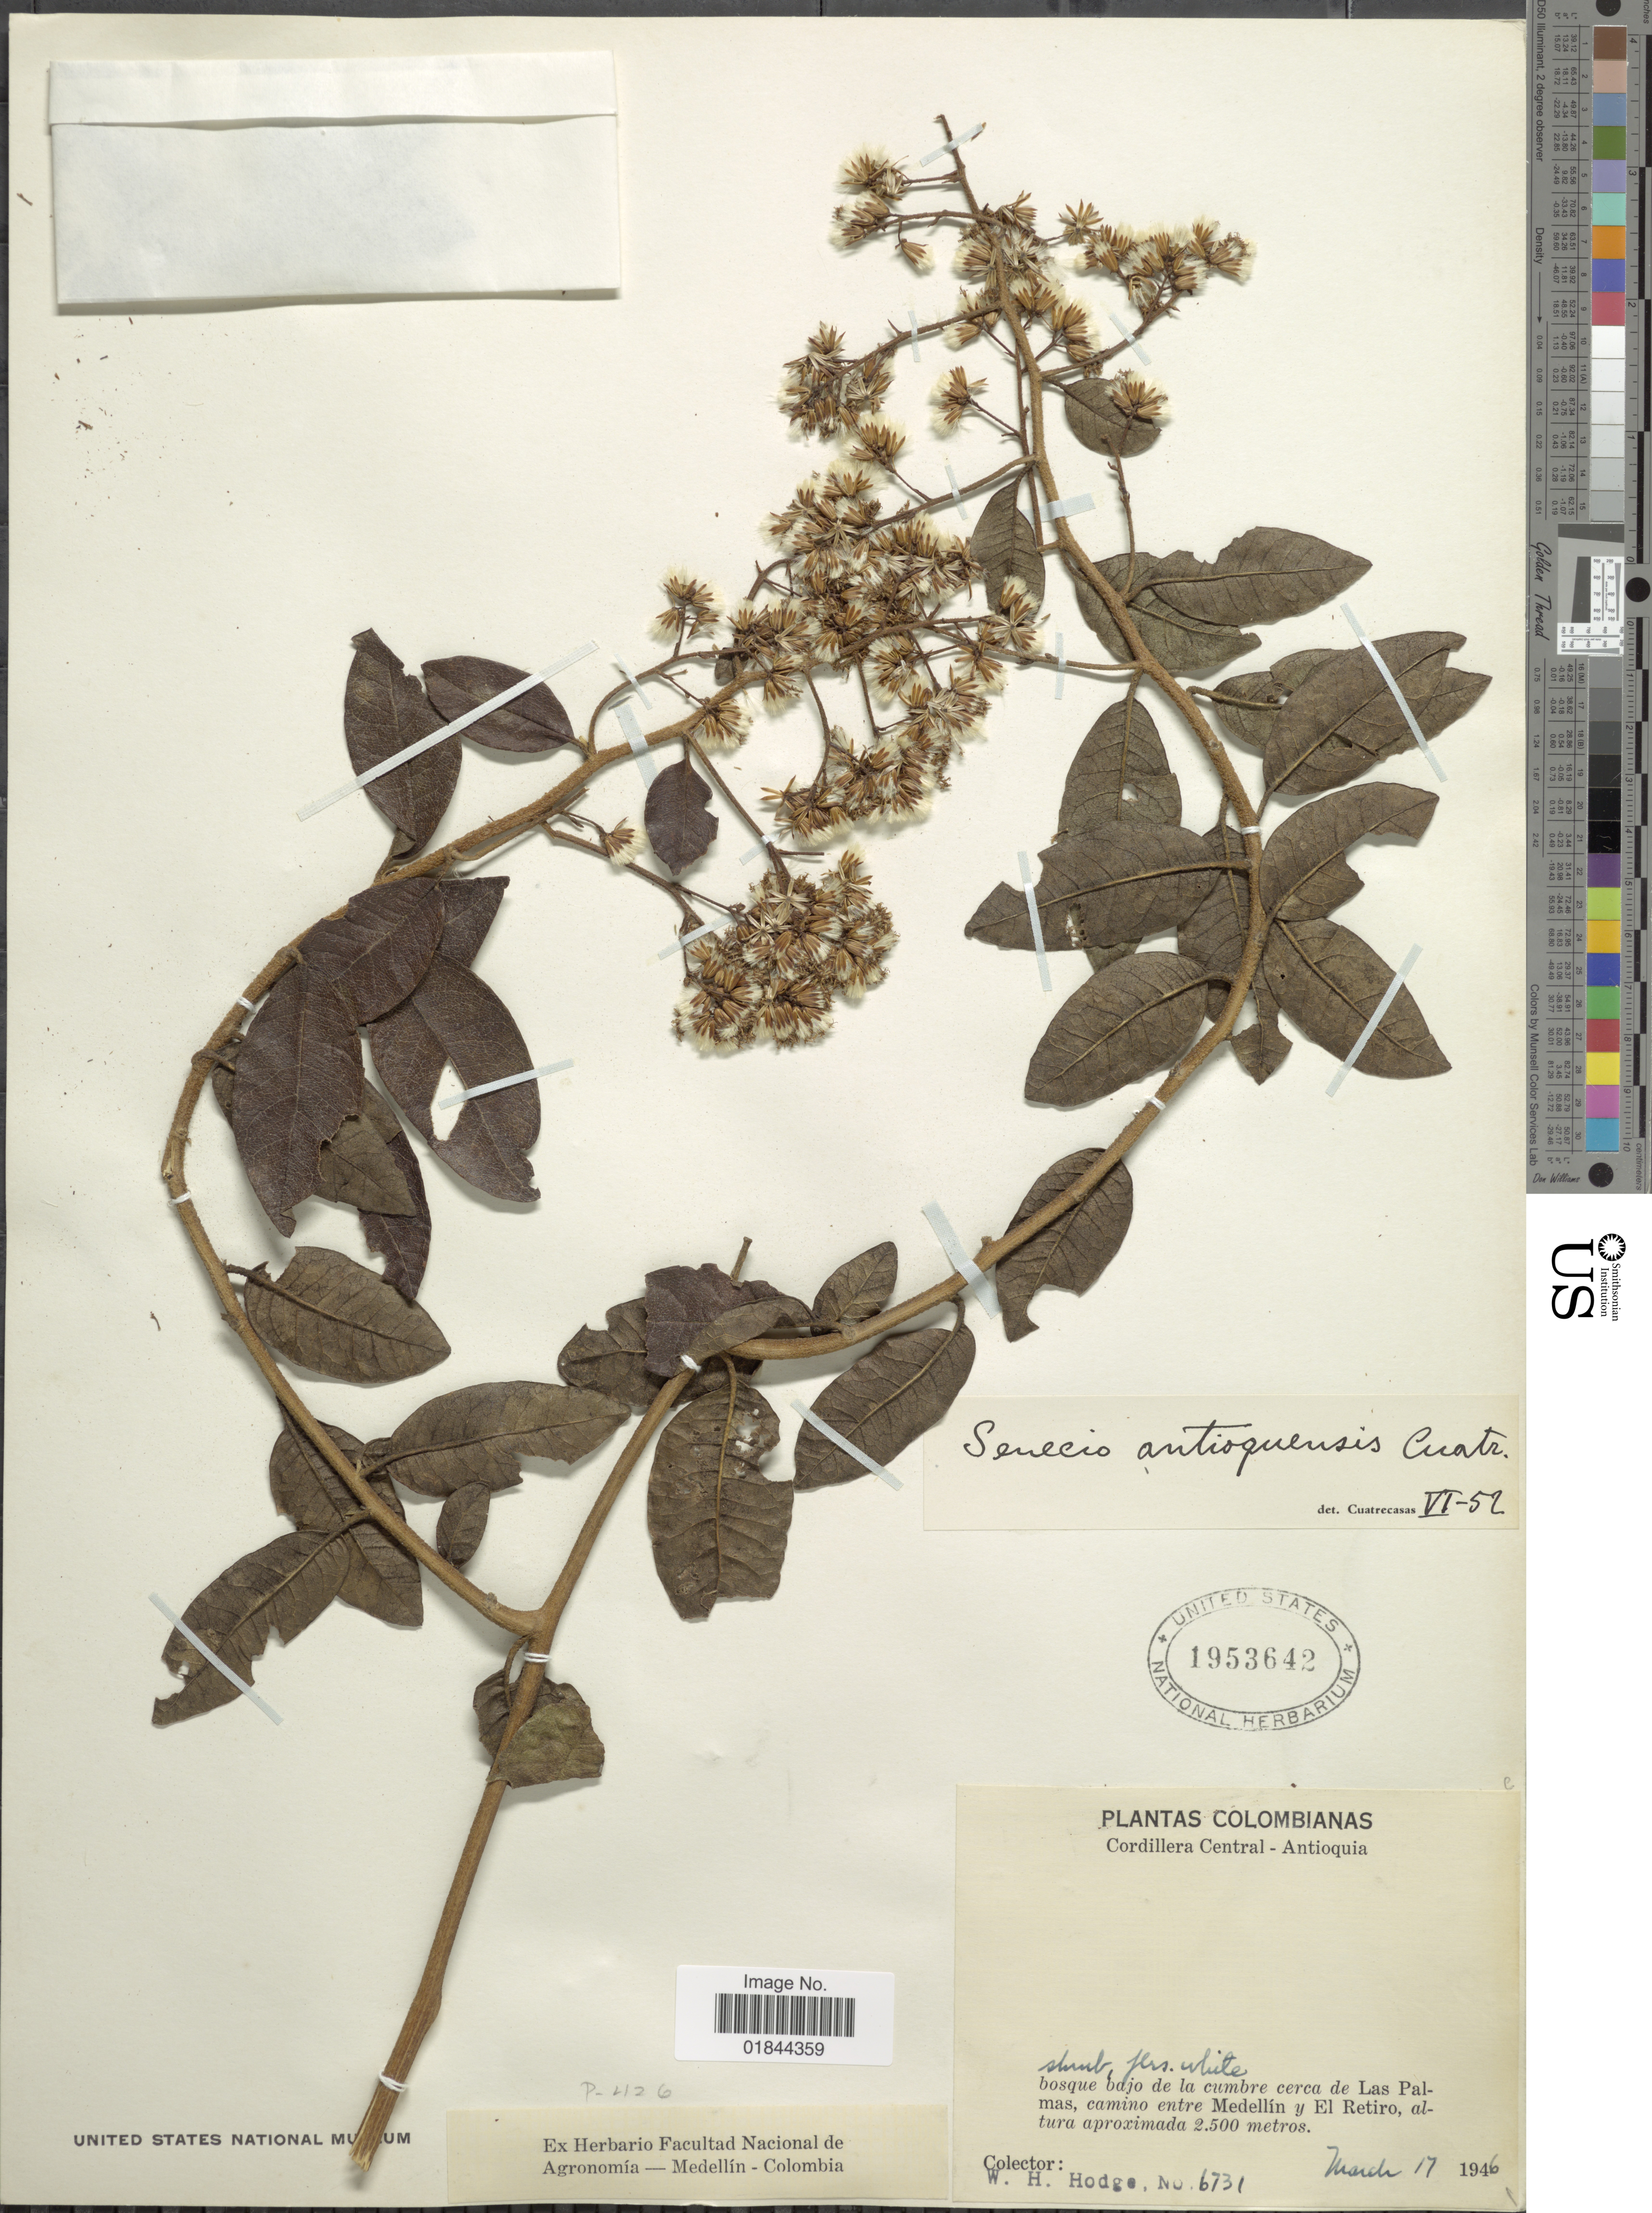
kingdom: Plantae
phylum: Tracheophyta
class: Magnoliopsida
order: Asterales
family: Asteraceae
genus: Pentacalia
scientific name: Pentacalia antioquensis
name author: (Cuatrec.) Cuatrec.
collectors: W. Hodge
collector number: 6731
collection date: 1946-03-17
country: Colombia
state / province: Antioquia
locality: Cordillera Central, bosque bajo de la cumbre cerca de Las Palmas, camino entre Medellín El Retiro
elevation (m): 2500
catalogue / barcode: US 1953642